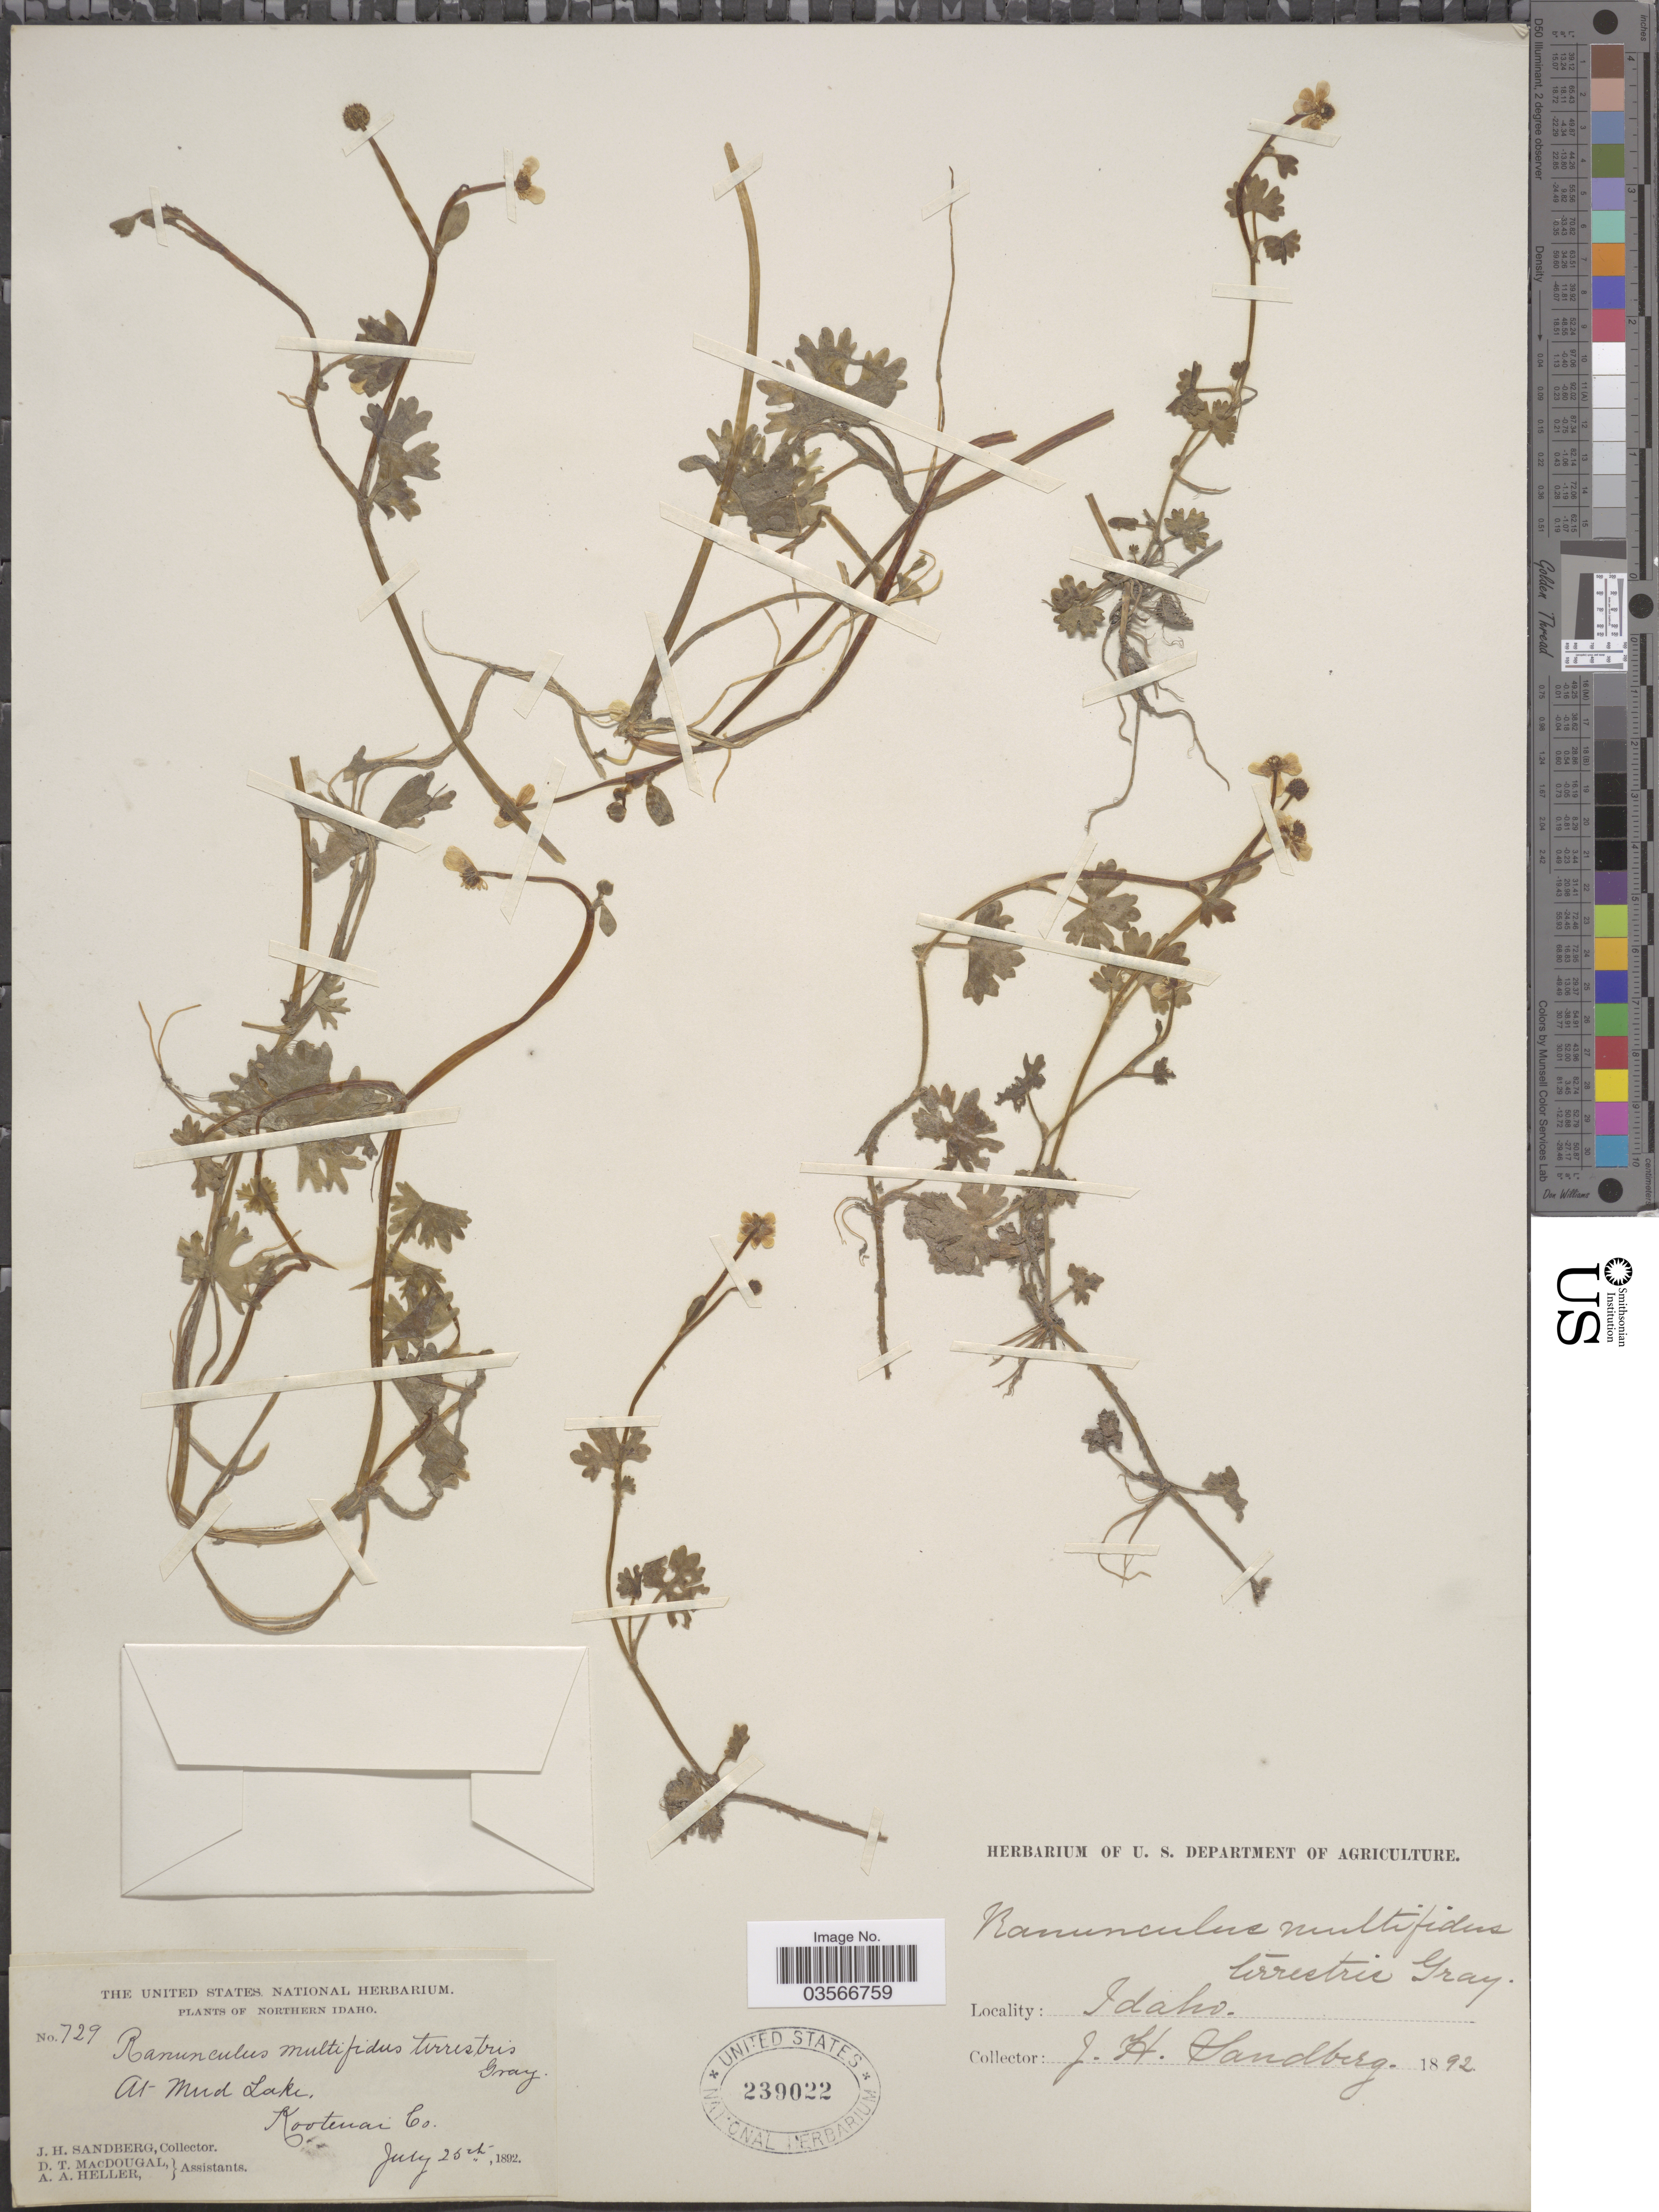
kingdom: Plantae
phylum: Tracheophyta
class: Magnoliopsida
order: Ranunculales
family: Ranunculaceae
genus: Ranunculus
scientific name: Ranunculus gmelinii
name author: DC.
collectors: J. H. Sandberg, D. T. MacDougal & A. A. Heller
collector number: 729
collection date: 1892-07-25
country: United States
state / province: Idaho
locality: Northern Idaho. Al-Mud Lake, Kootenai Co.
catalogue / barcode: US 239022